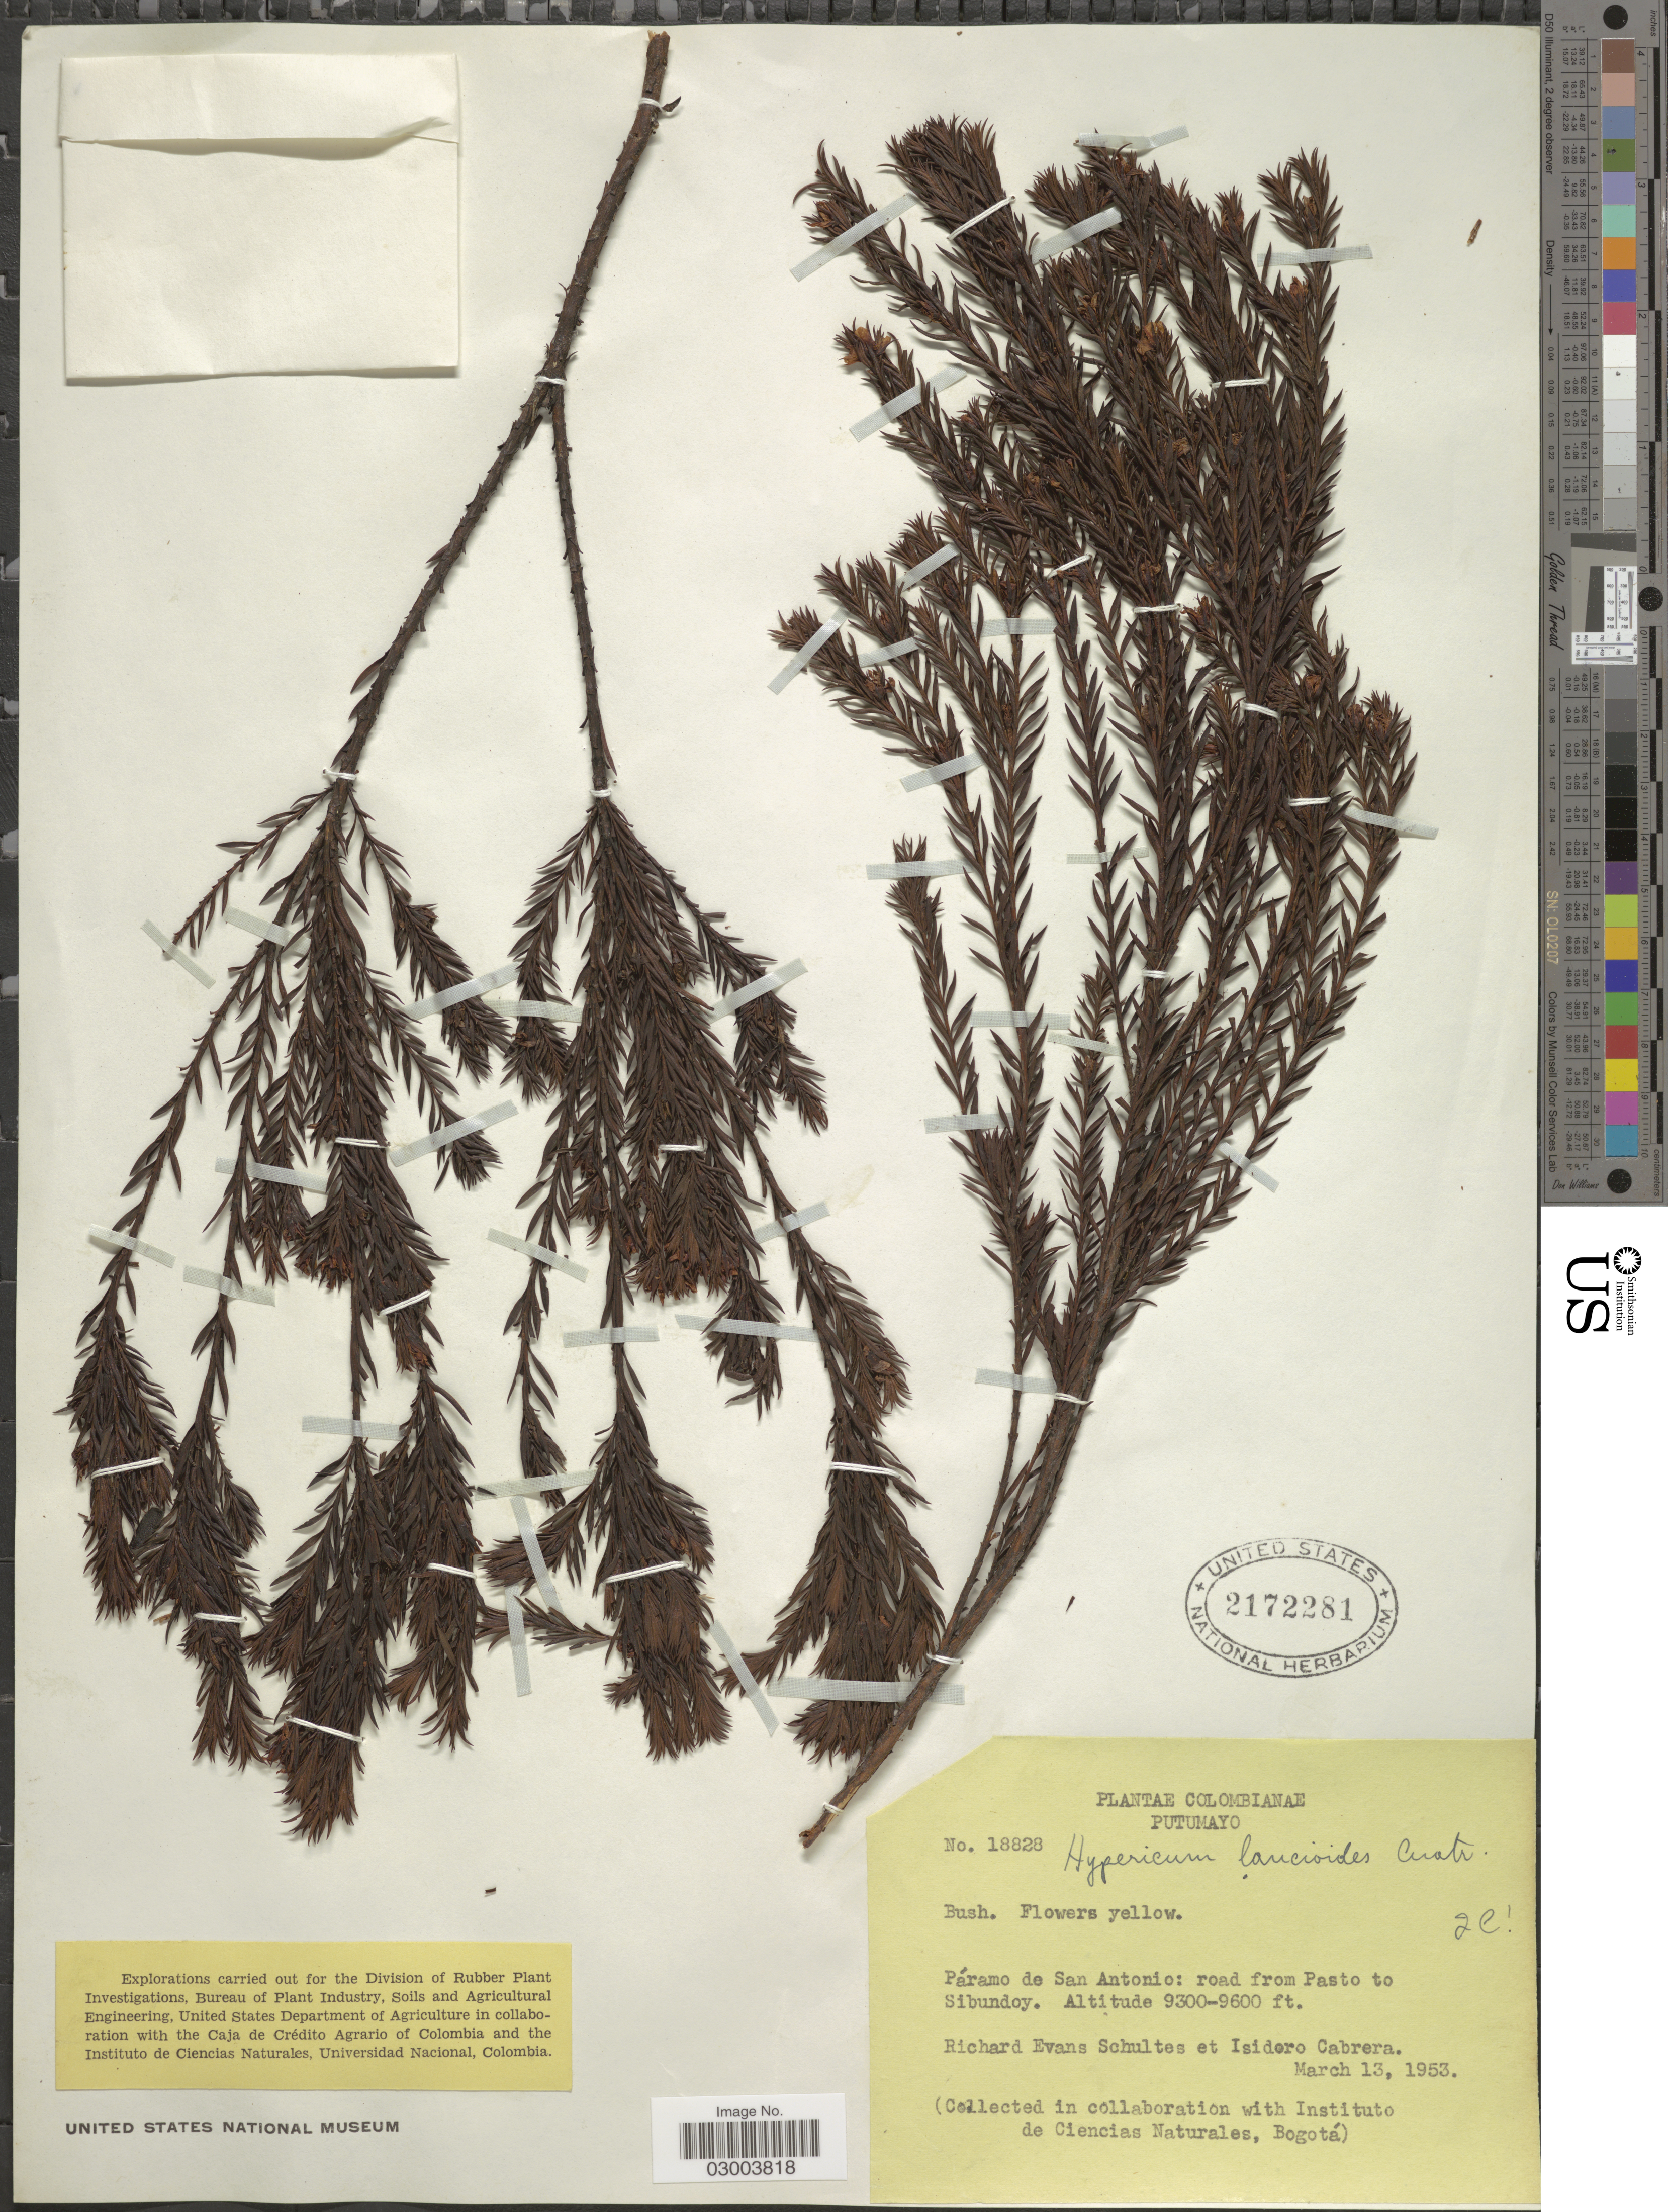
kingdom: Plantae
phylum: Tracheophyta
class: Magnoliopsida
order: Malpighiales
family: Hypericaceae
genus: Hypericum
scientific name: Hypericum lancioides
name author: Cuatrec.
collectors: R. E. Schultes & I. Cabrera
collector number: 18828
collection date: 1953-03-13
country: Colombia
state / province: Putumayo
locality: Páramo de San Antonio: road from Pasto to Sibundoy.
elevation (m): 2835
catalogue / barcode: US 2172281